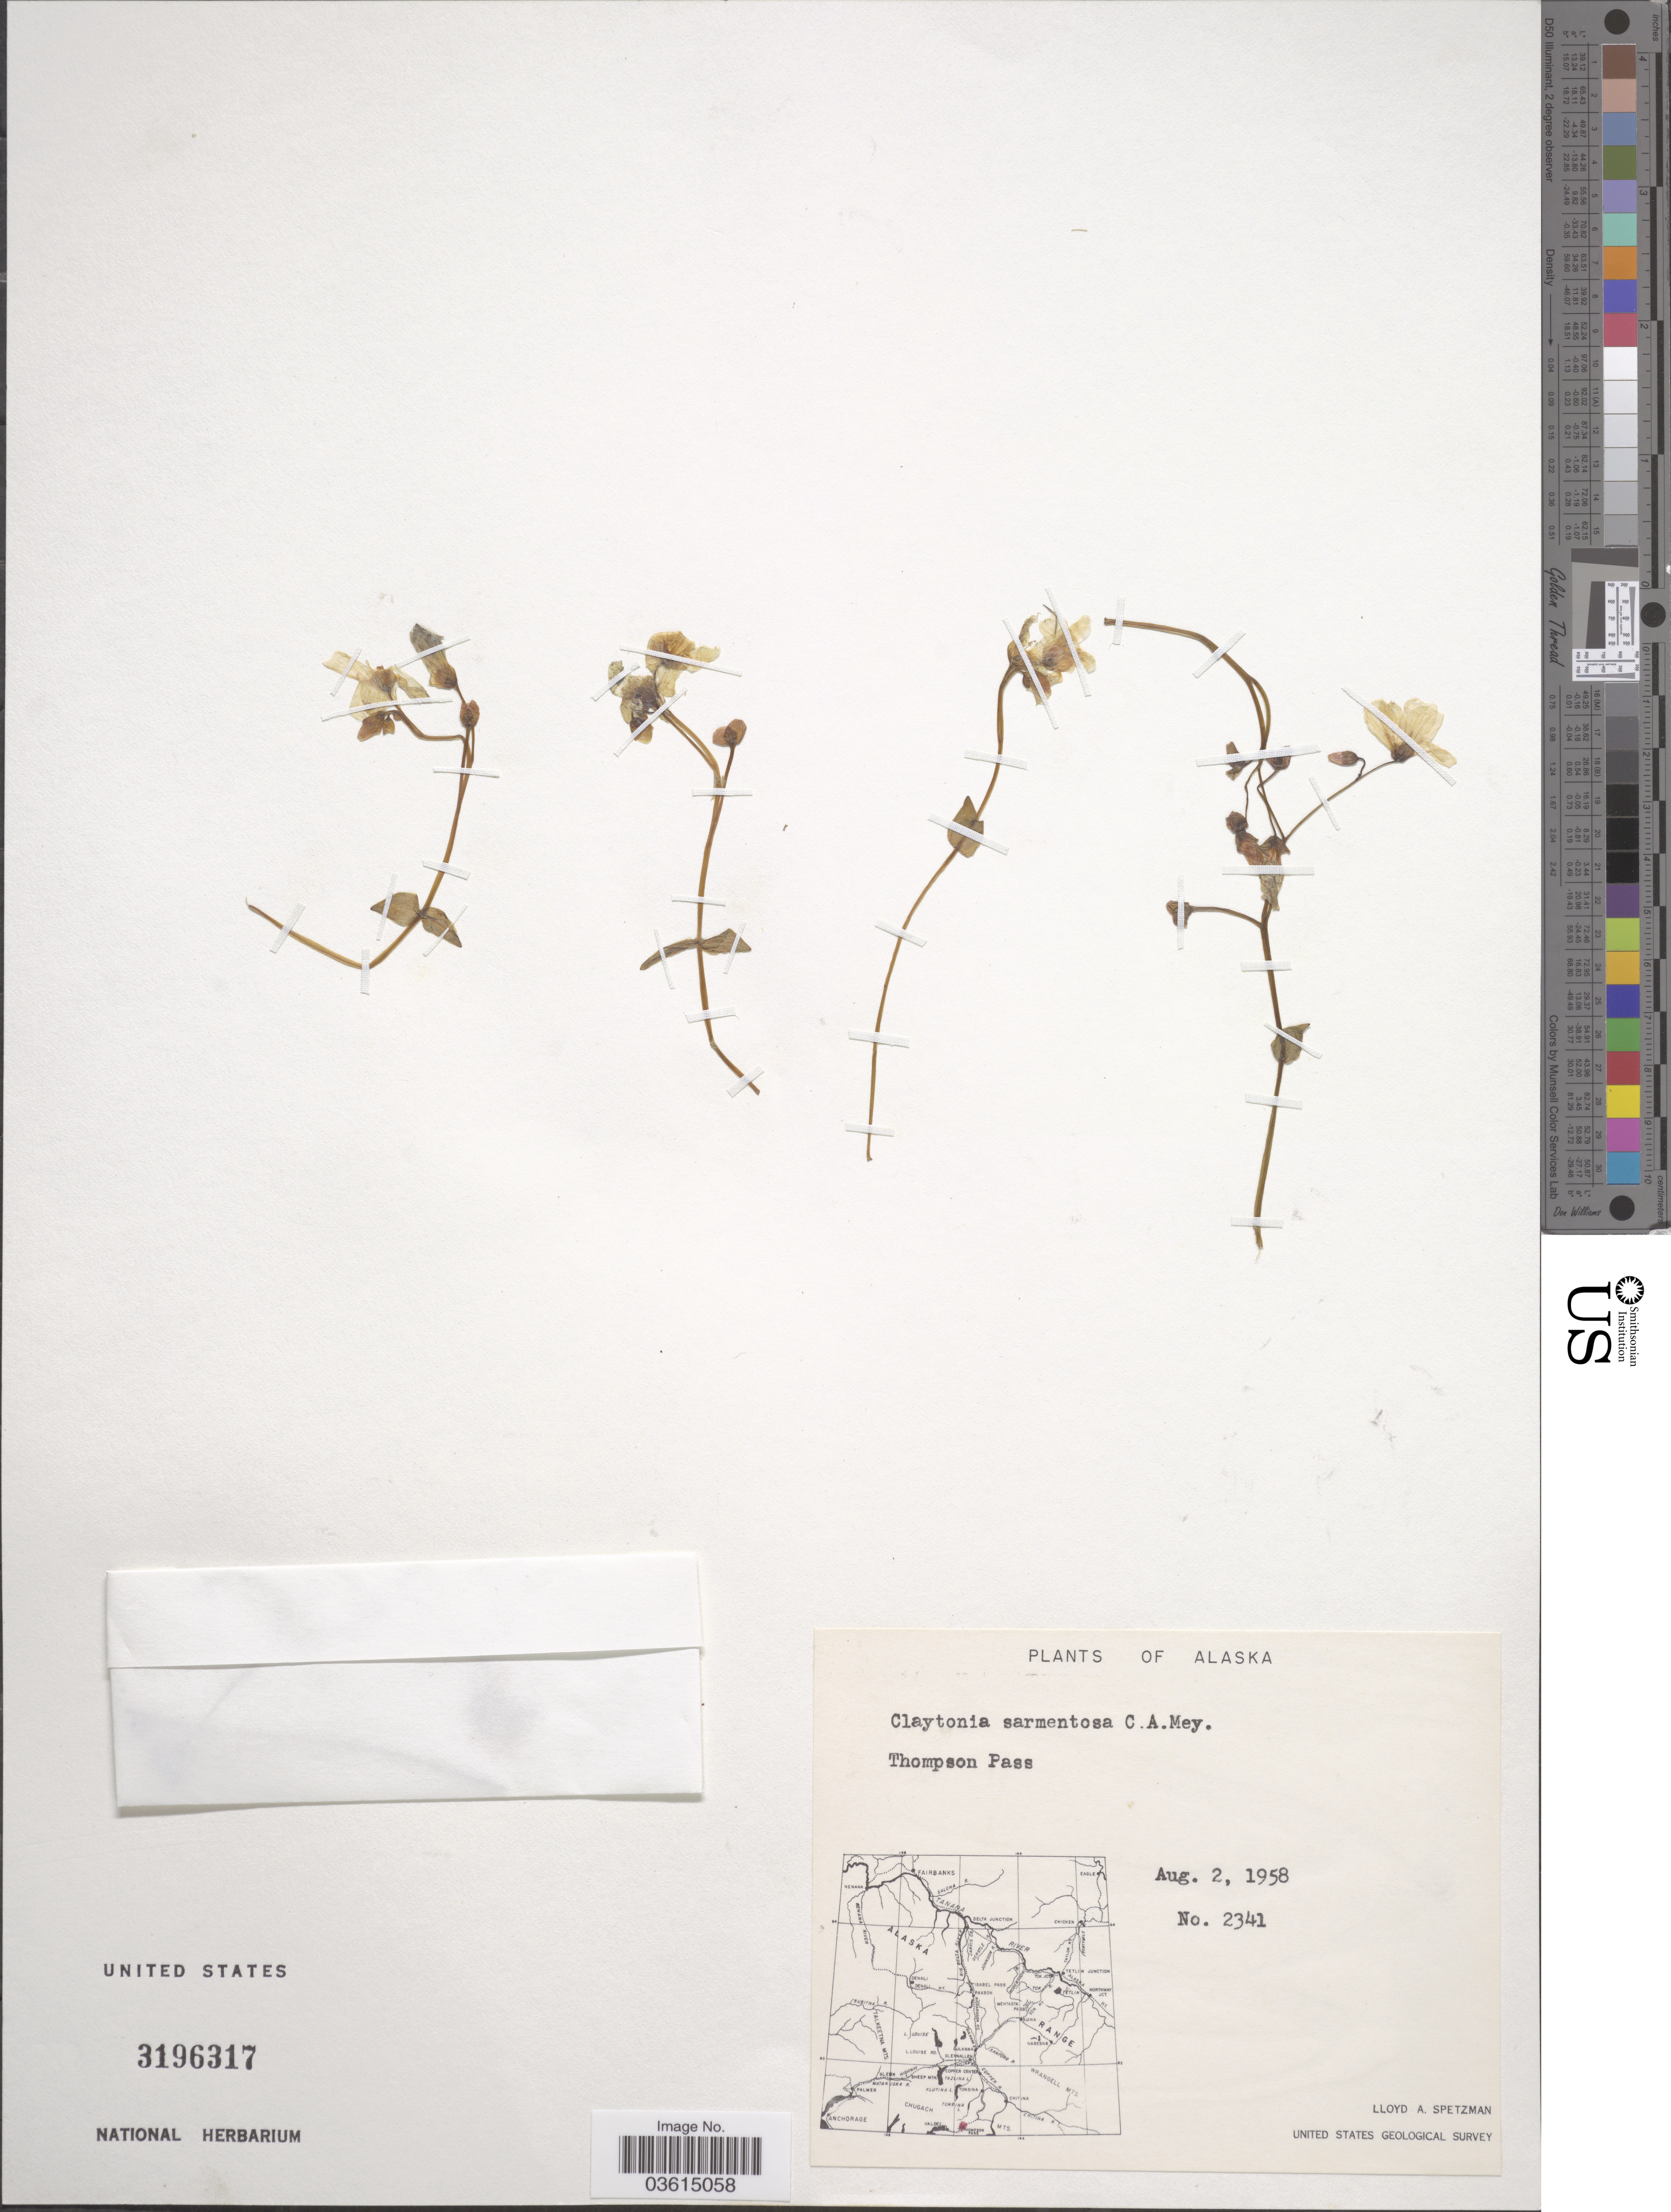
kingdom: Plantae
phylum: Tracheophyta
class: Magnoliopsida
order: Caryophyllales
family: Montiaceae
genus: Claytonia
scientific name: Claytonia sarmentosa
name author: C.A. Mey.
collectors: L. Spetzman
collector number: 2341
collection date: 1958-08-02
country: United States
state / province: Alaska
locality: Thompson Pass.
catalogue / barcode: US 3196317